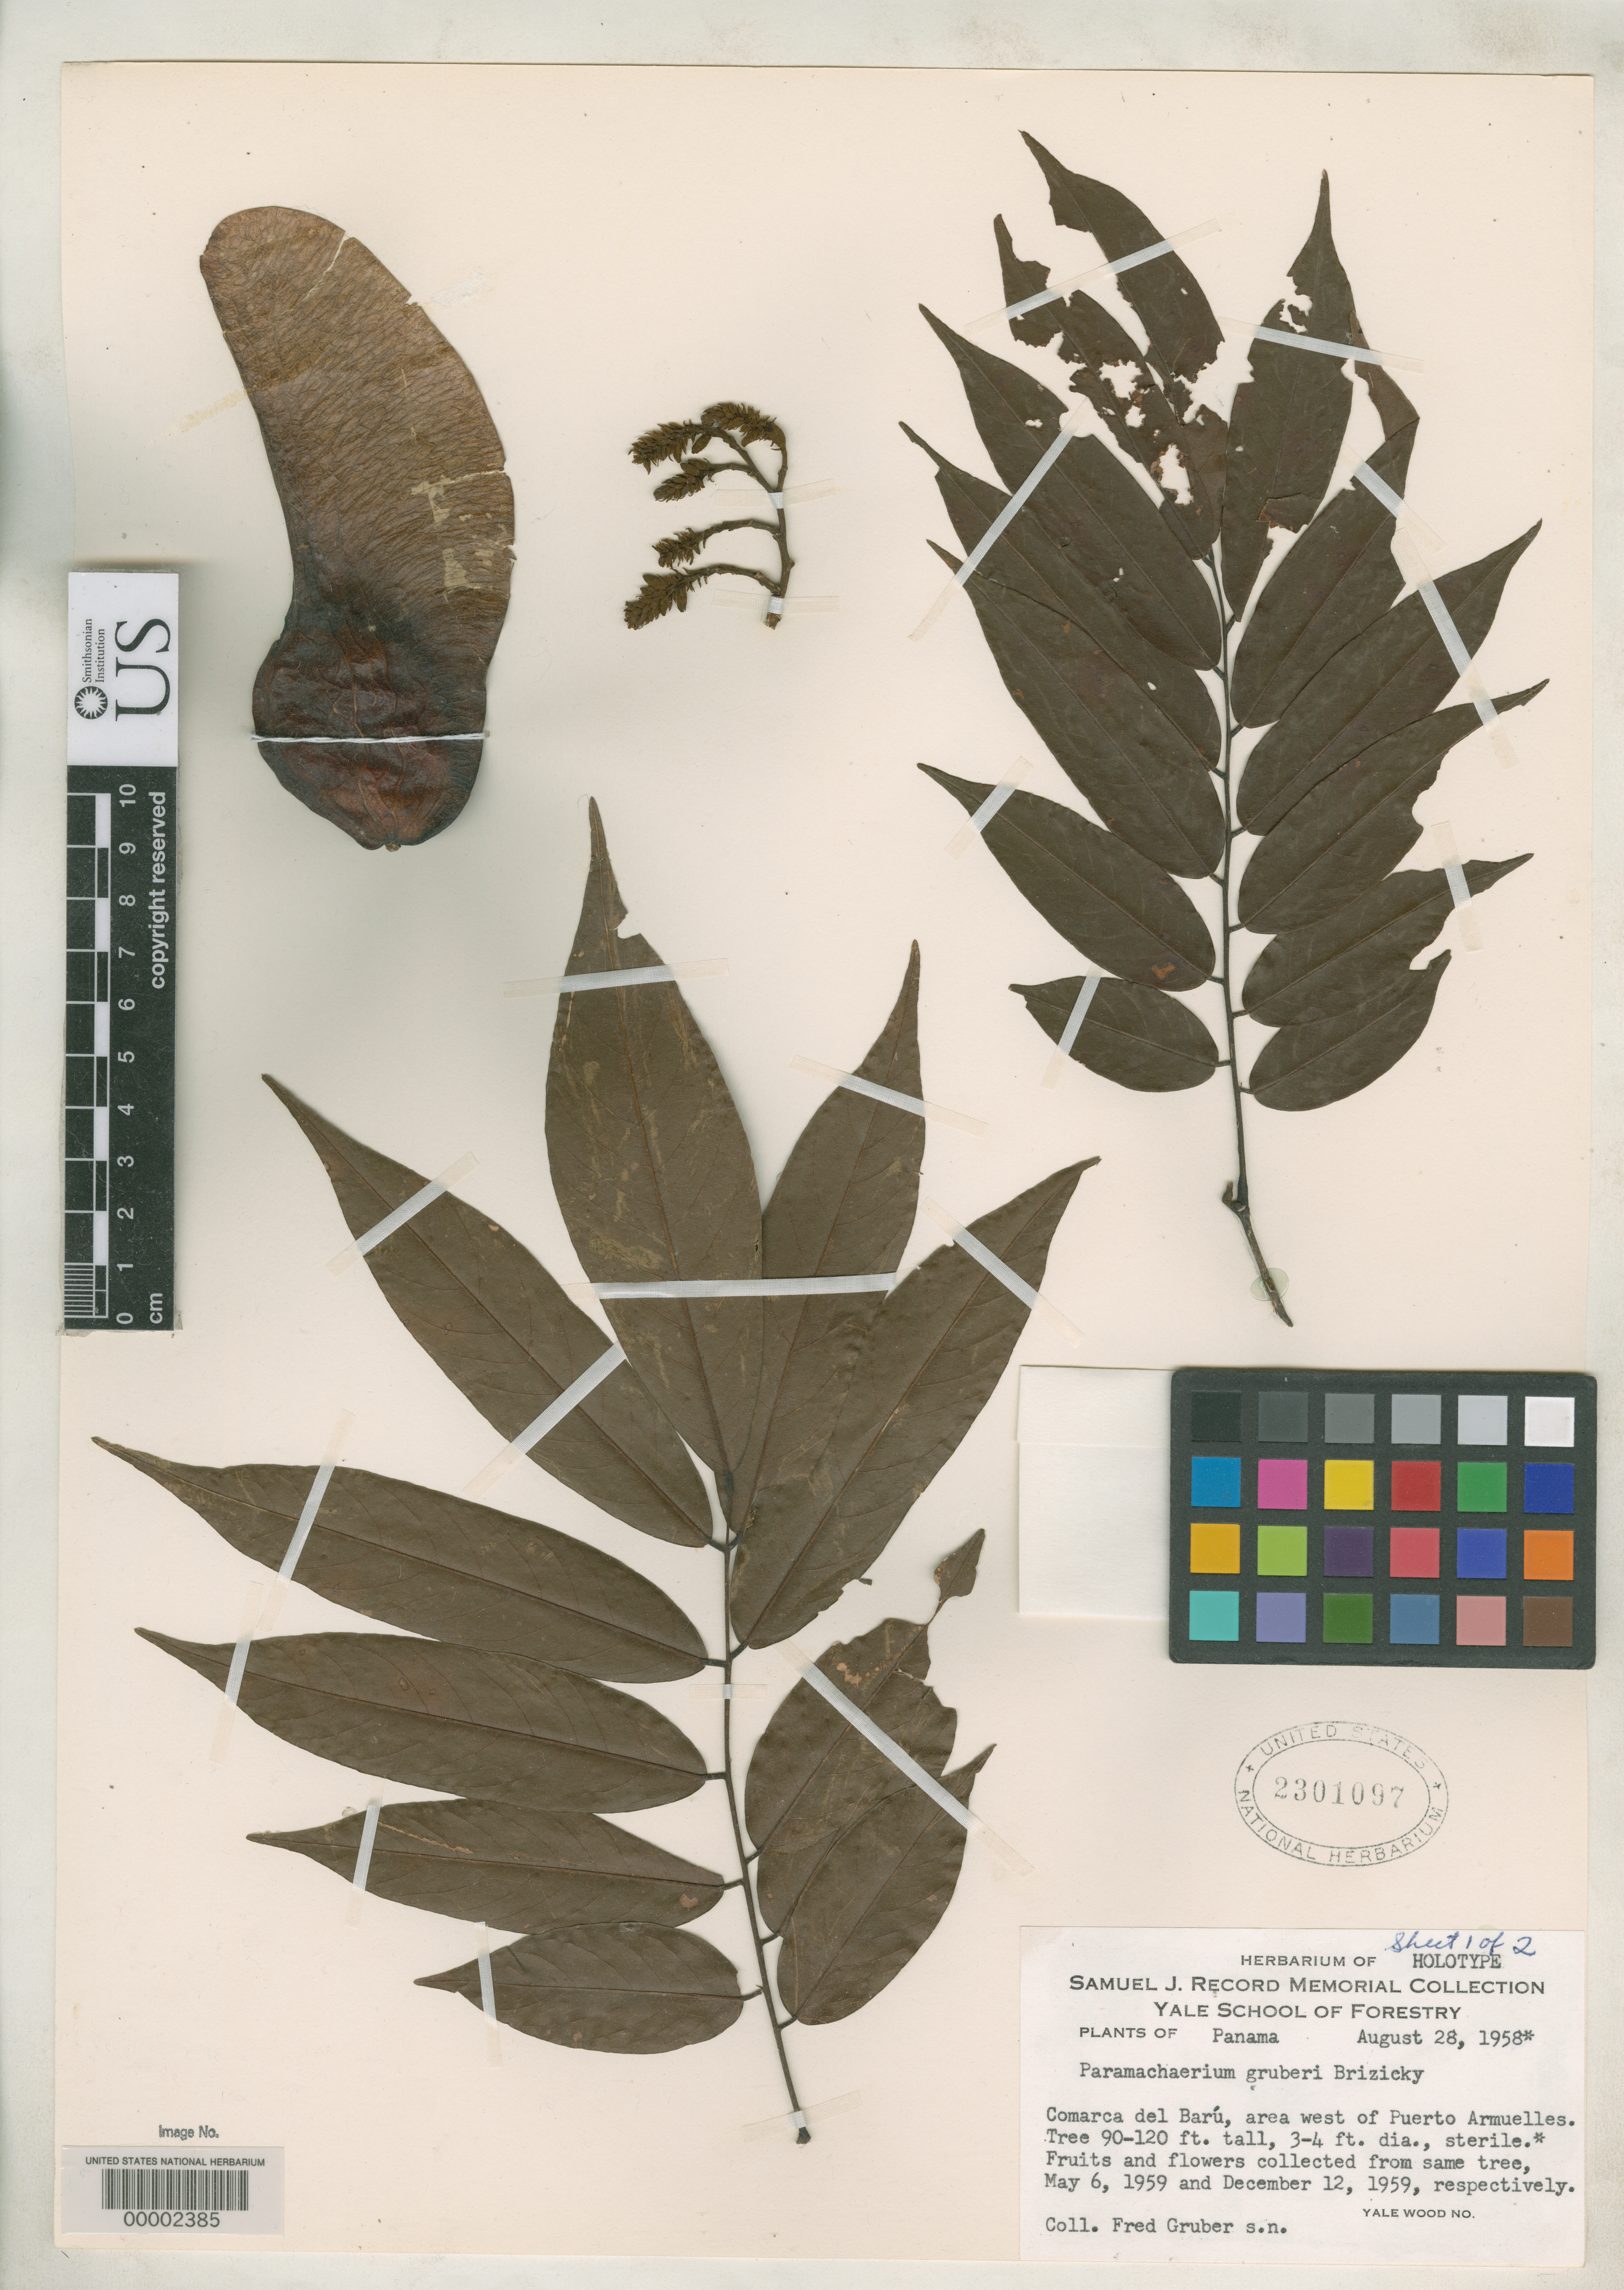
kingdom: Plantae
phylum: Tracheophyta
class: Magnoliopsida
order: Fabales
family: Fabaceae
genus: Paramachaerium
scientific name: Paramachaerium gruberi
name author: Brizicky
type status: Syntype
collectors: F. Gruber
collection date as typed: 06 May 1959 and 12 Dec 1959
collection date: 1959-05-06,1959-12-12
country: Panama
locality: Comarca del Barú, area west of Puerto Armuelles.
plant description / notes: Protologue shows photograph of (only) this sheet as "type" (and "sheet 1 of 2" added at some later date) but collections made from same tree on different dates (sterile, 28 Aug. 1958; fruits, 6 May 1959; flowers, 12 Dec 1959).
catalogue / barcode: US 2301097